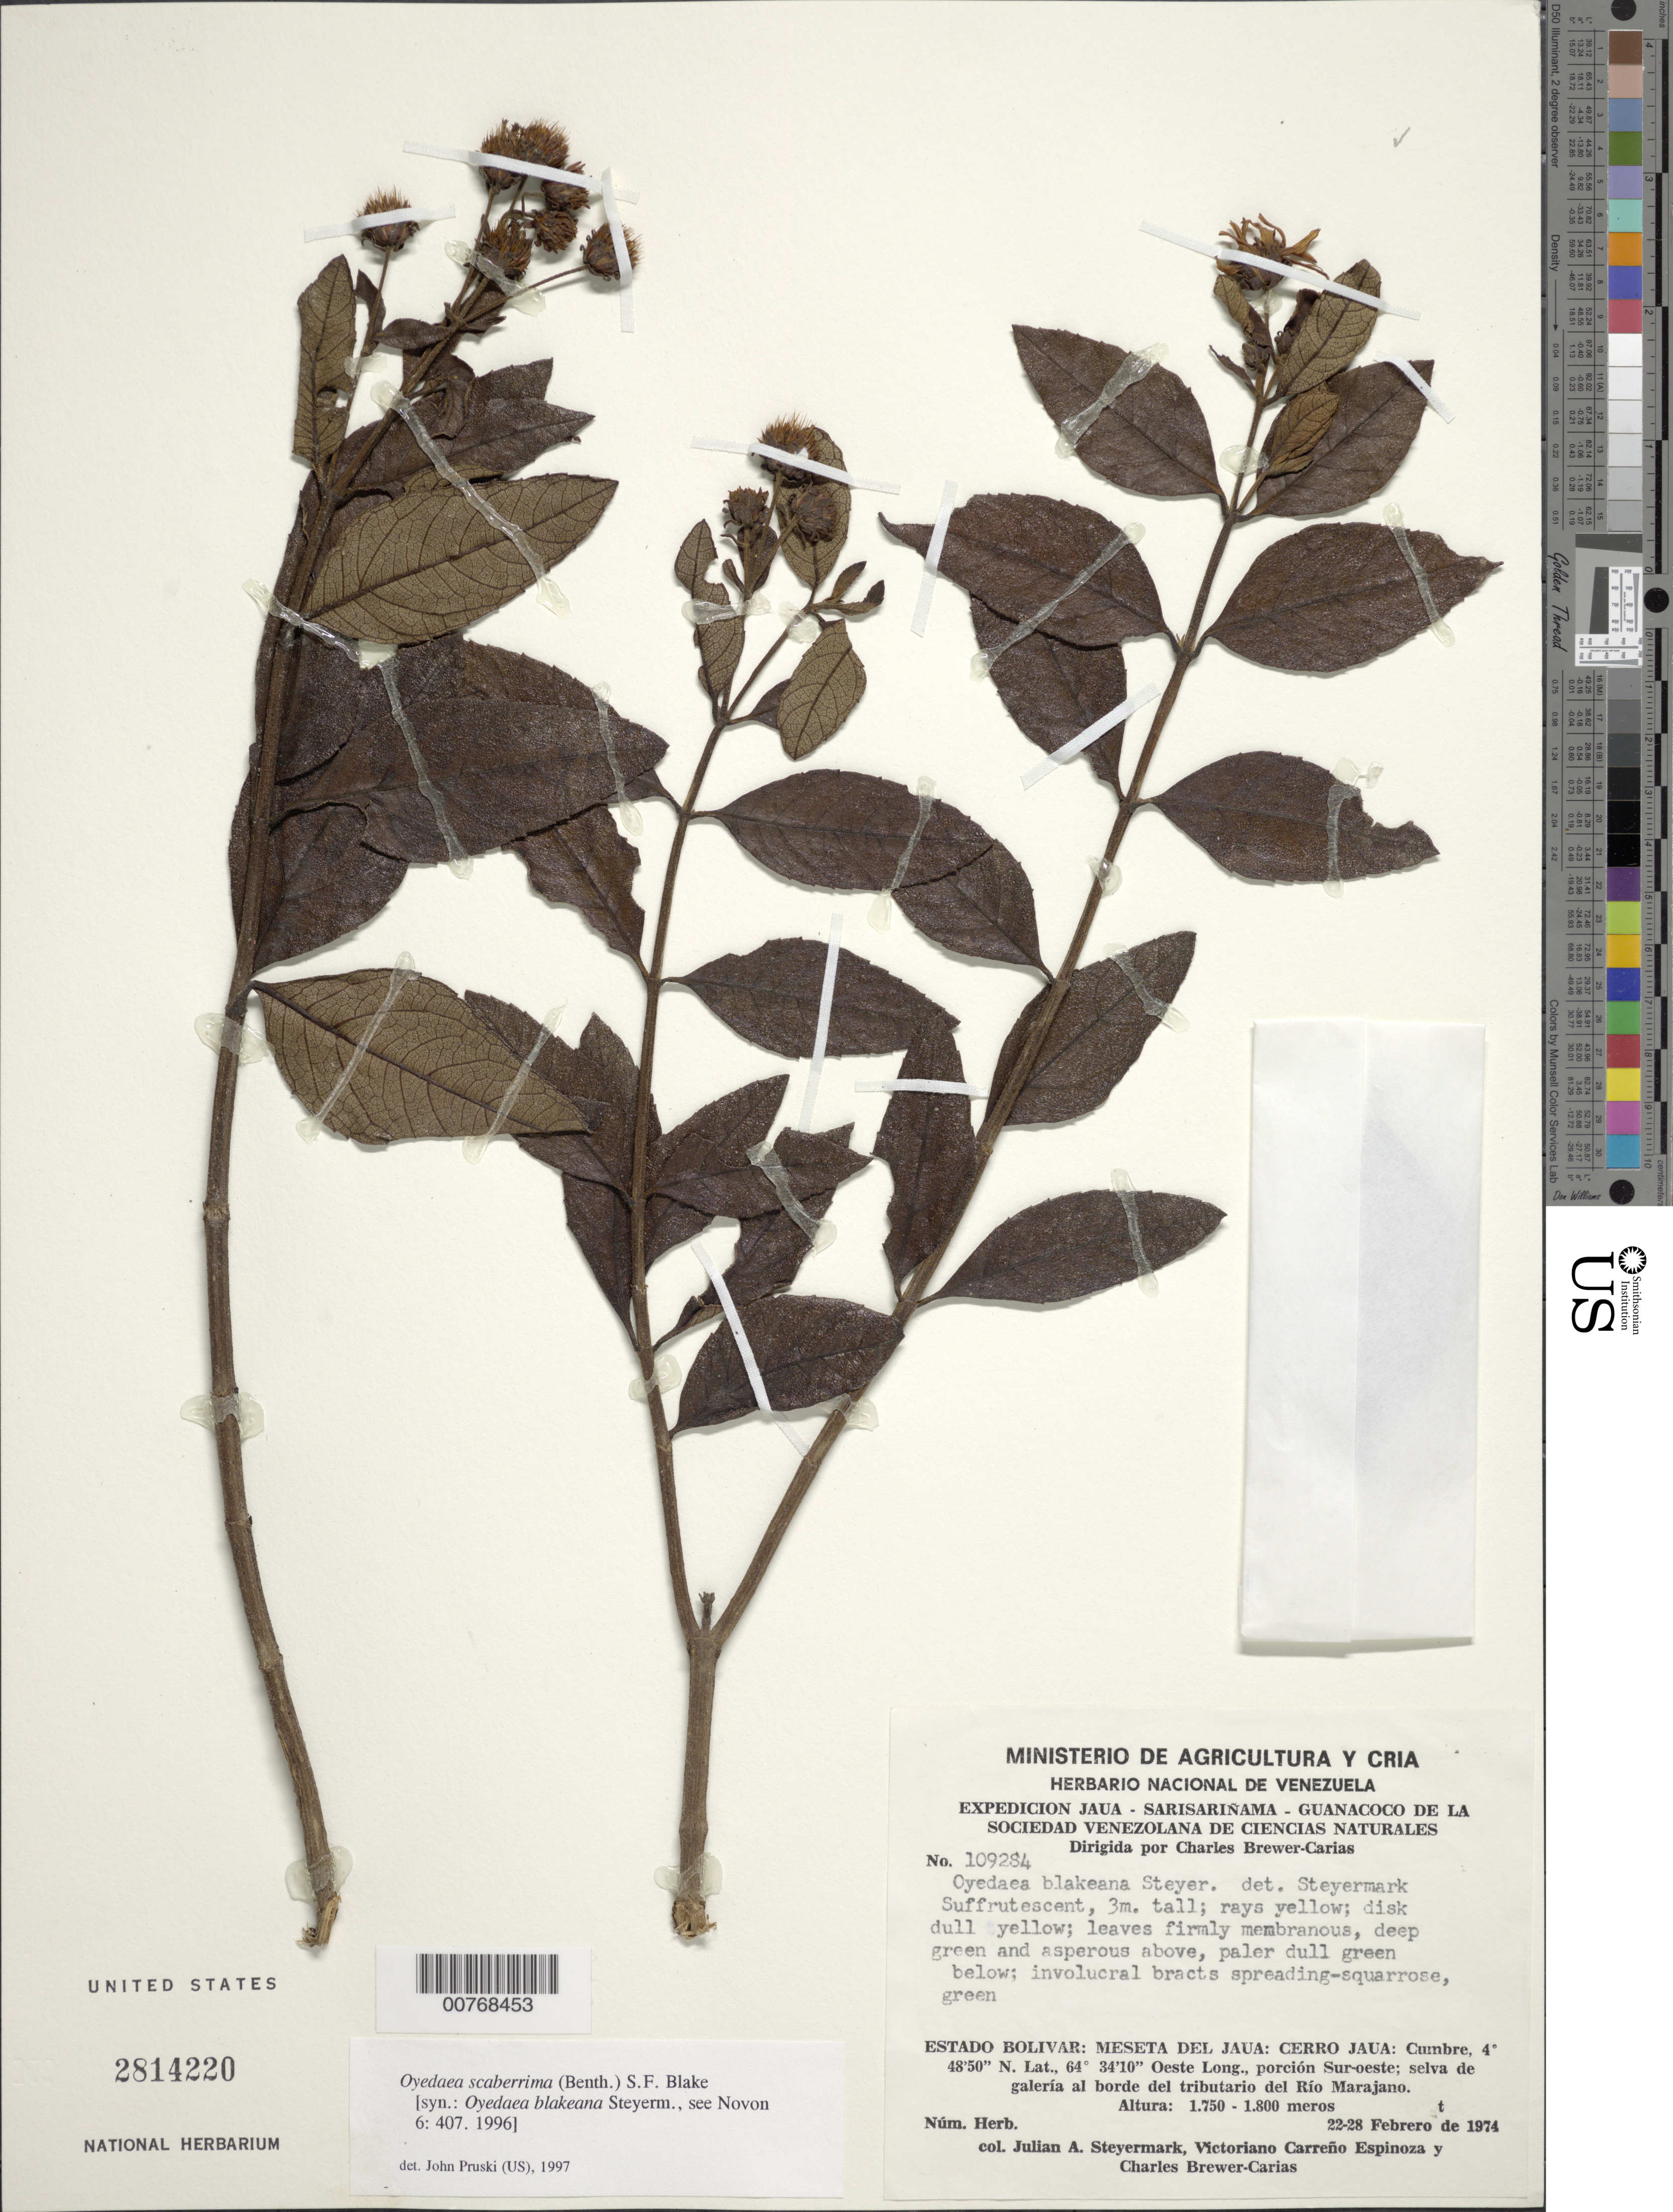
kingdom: Plantae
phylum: Tracheophyta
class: Magnoliopsida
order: Asterales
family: Asteraceae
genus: Oyedaea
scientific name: Oyedaea scaberrima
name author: (Benth.) S.F. Blake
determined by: Pruski, J. F.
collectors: J. Steyermark, V. Carreño E. & C. Brewer-Carias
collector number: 109284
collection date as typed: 22-Feb-74 to 28-Feb-74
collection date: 1974-02-22/1974-02-28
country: Venezuela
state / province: Bolívar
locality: Meseta del Jaua: Cerro Jaua, al borde del tributarío del Río Marajano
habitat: Gallery forest and along river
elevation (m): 1750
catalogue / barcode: US 2814220